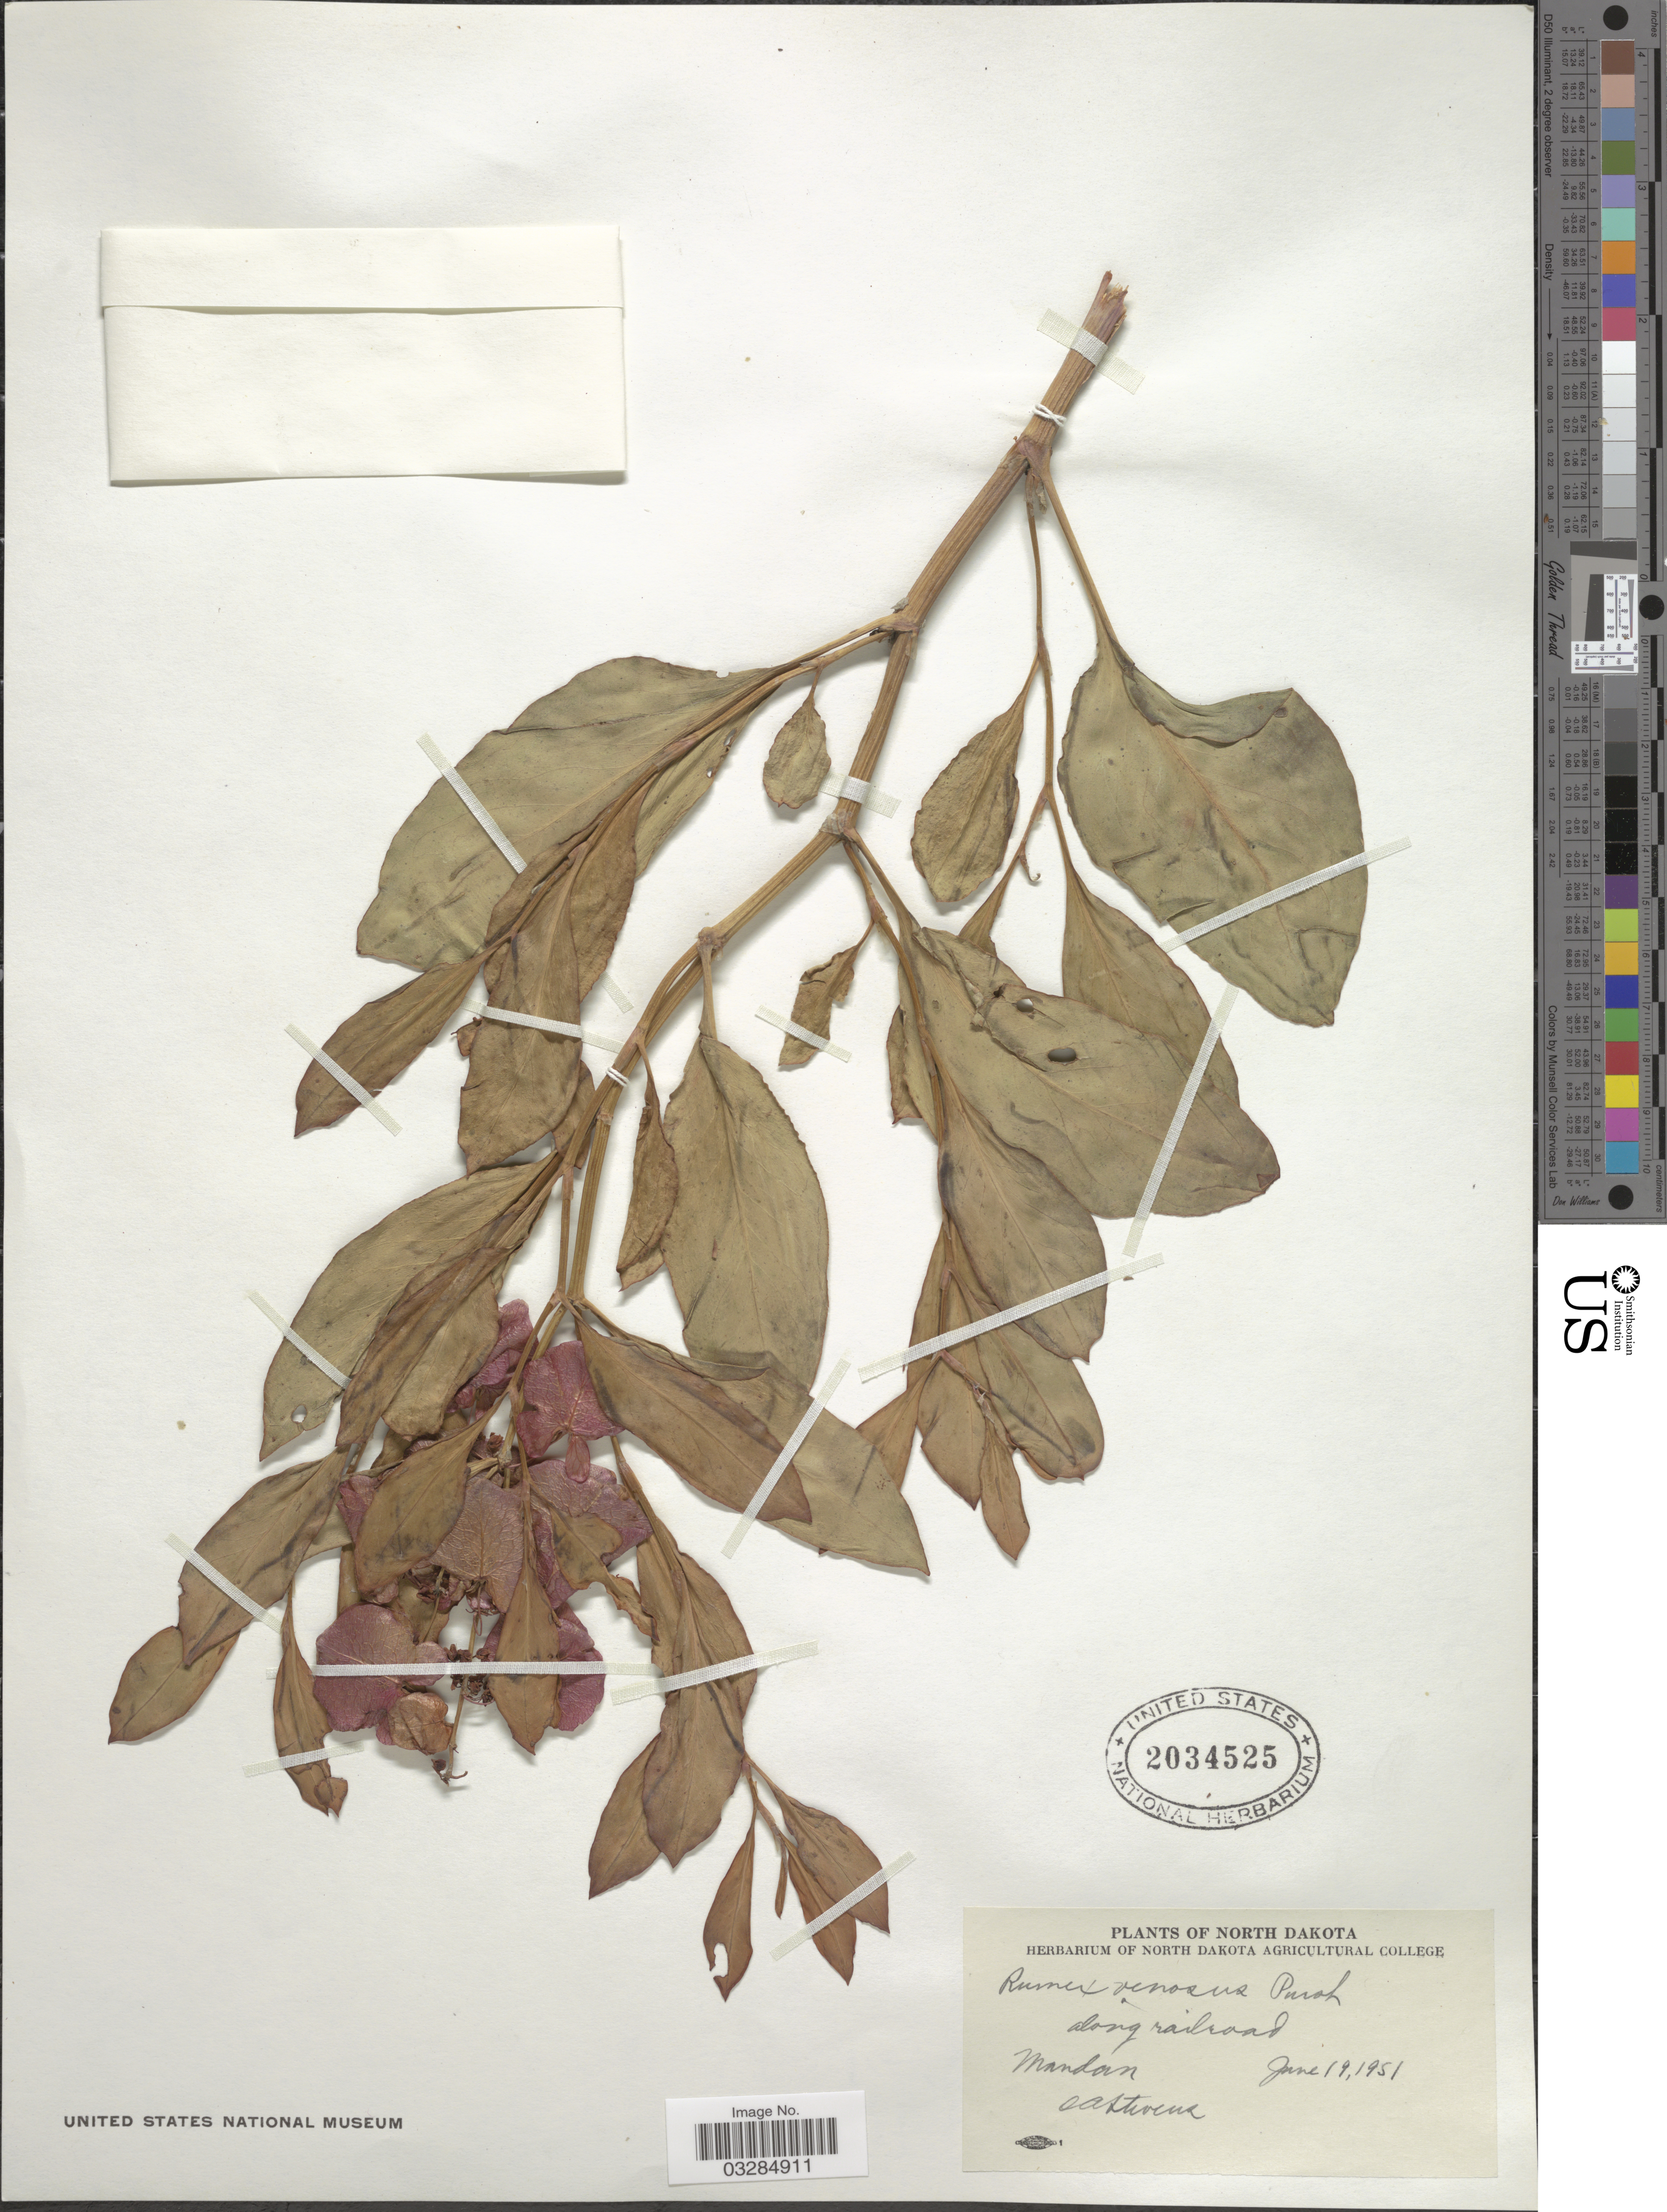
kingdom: Plantae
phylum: Tracheophyta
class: Magnoliopsida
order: Caryophyllales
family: Polygonaceae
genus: Rumex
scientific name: Rumex venosus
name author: Pursh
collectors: O. A. Stevens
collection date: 1951-06-19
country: United States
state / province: North Dakota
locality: Mandan.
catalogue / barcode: US 2034525